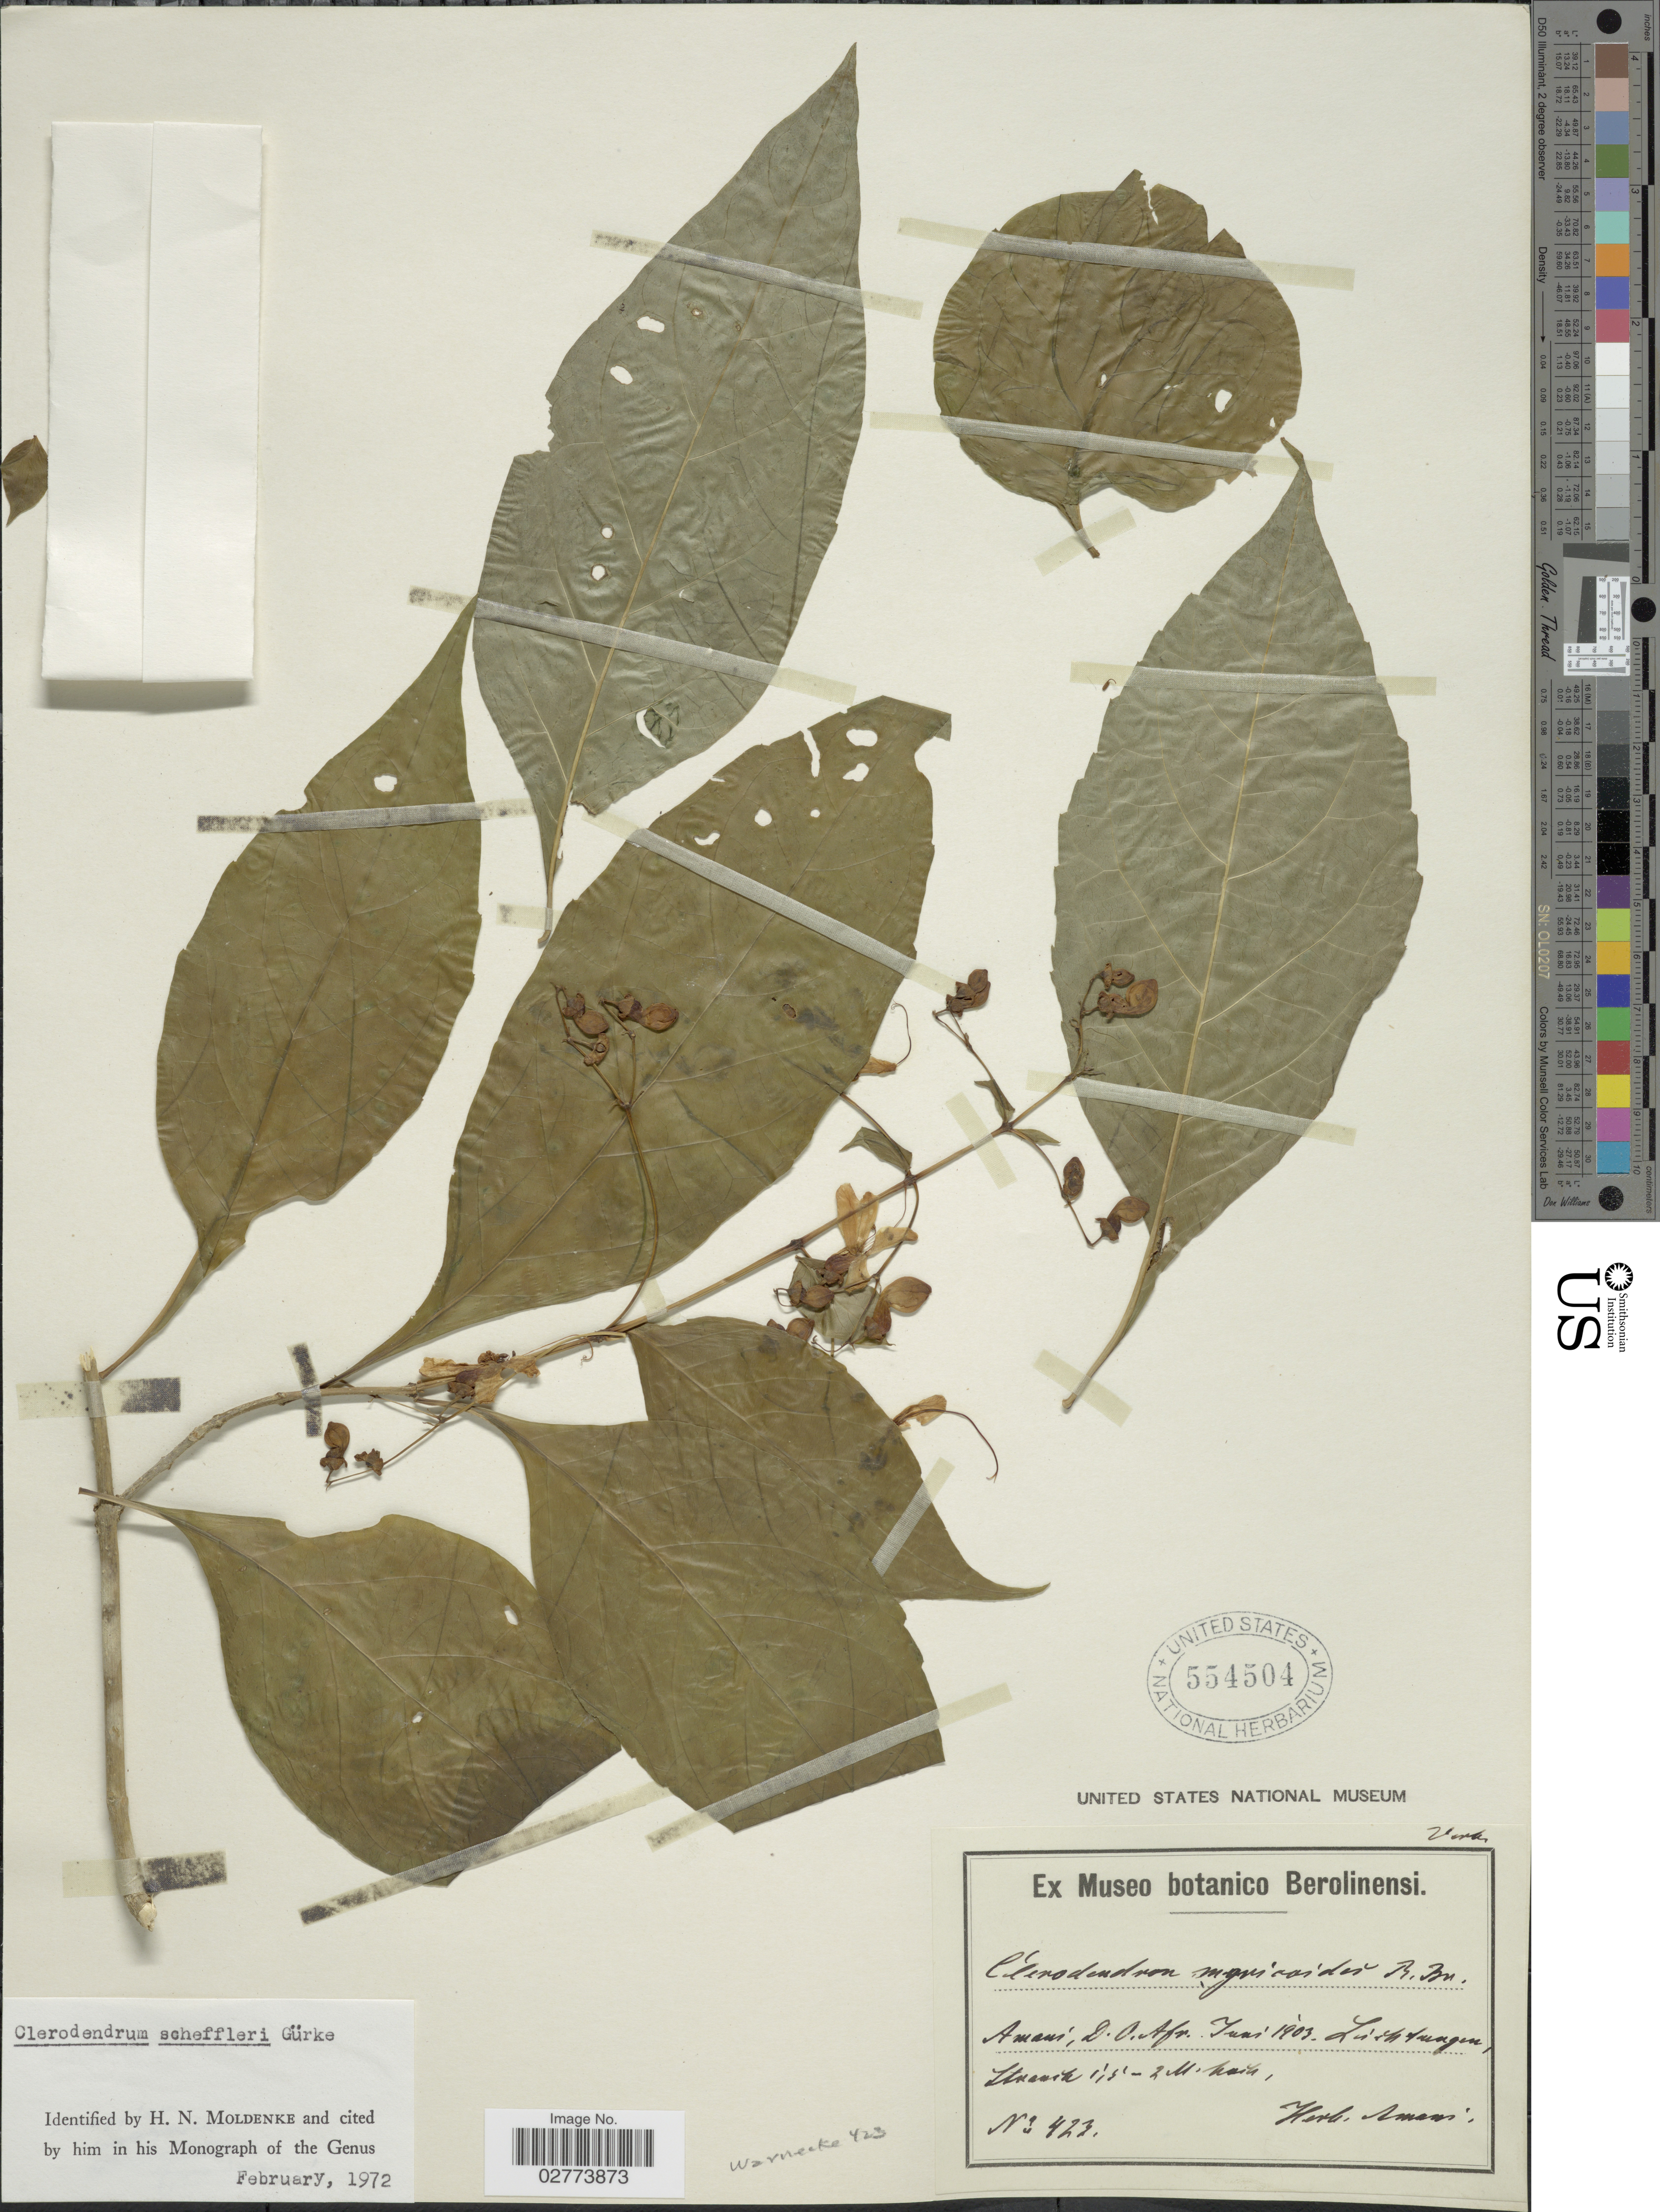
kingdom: Plantae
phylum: Tracheophyta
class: Magnoliopsida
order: Lamiales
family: Lamiaceae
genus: Clerodendrum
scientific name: Clerodendrum scheffleri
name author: Gürke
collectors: -. Warnecke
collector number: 423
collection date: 1903-06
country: Tanzania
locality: Amani, S.O. Afr.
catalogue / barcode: US 554504